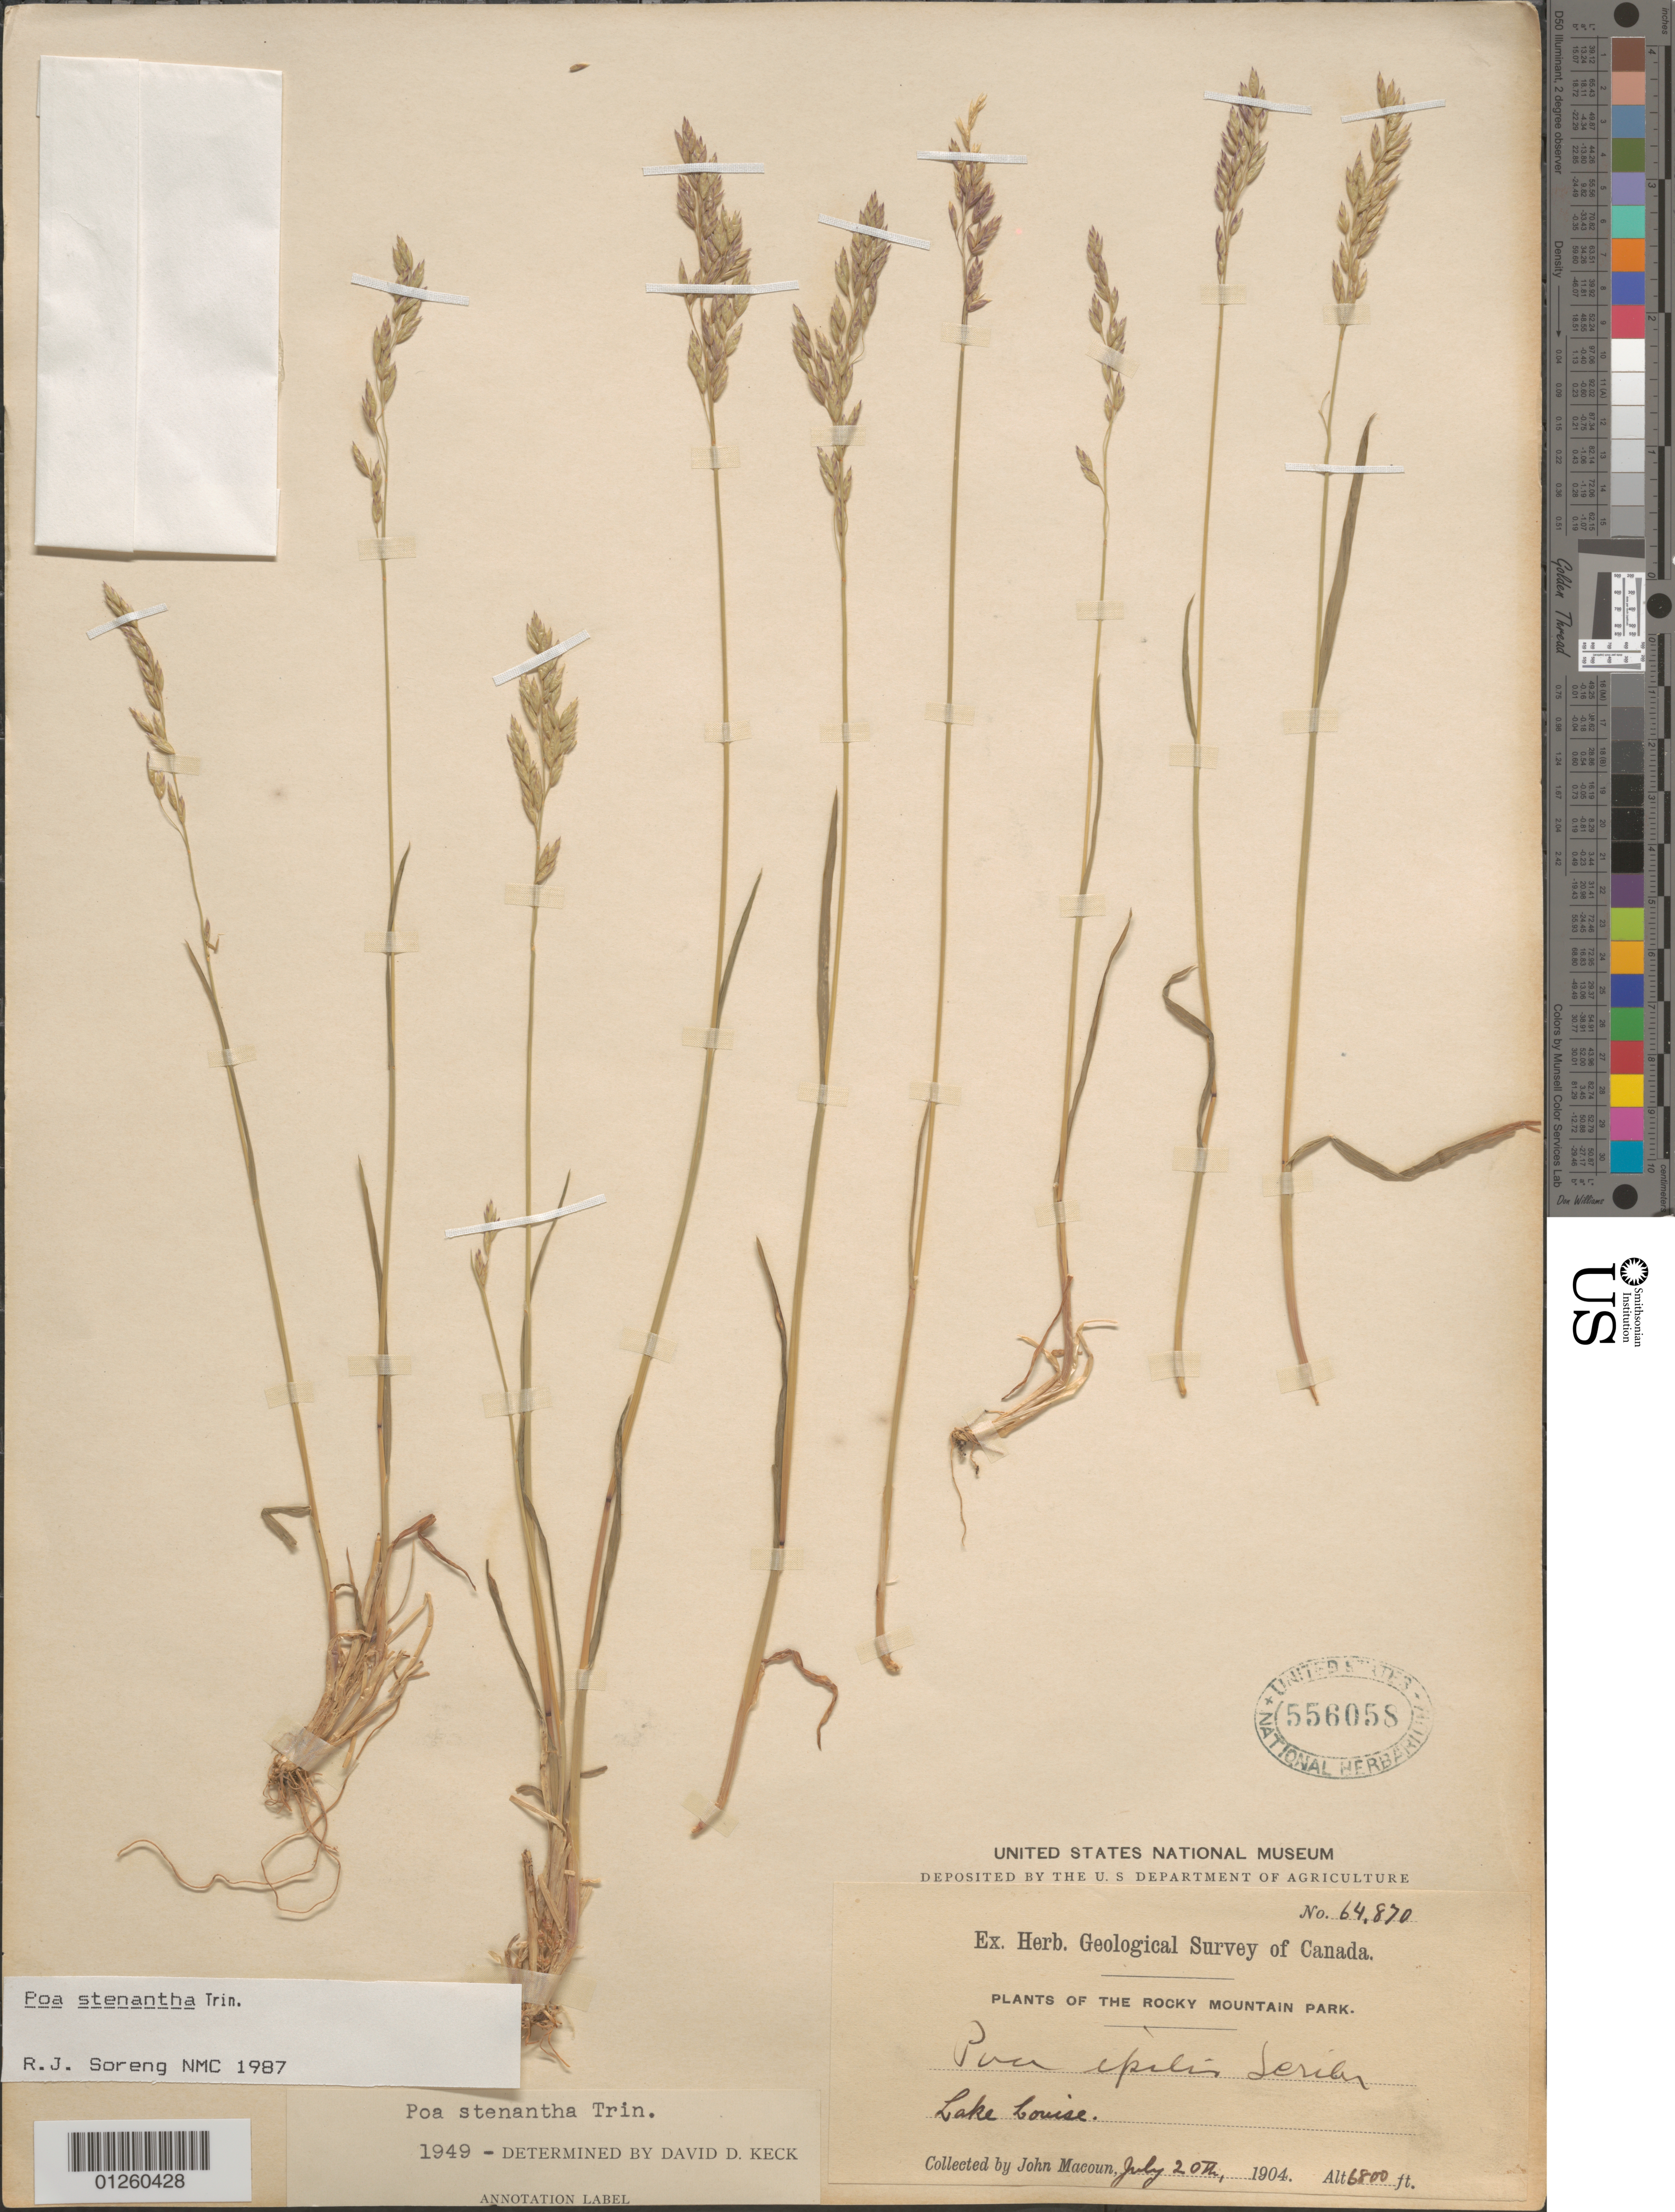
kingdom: Plantae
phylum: Tracheophyta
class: Liliopsida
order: Poales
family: Poaceae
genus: Poa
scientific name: Poa stenantha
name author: Trin.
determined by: Soreng, Robert J., Research Associate (BOT), Smithsonian Institution - National Museum of Natural History (UNITED STATES)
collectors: J. Macoun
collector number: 64,870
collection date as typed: July 20th. 1904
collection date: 1904-07-20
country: Canada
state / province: Alberta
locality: Lake Louise.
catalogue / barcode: US 556058